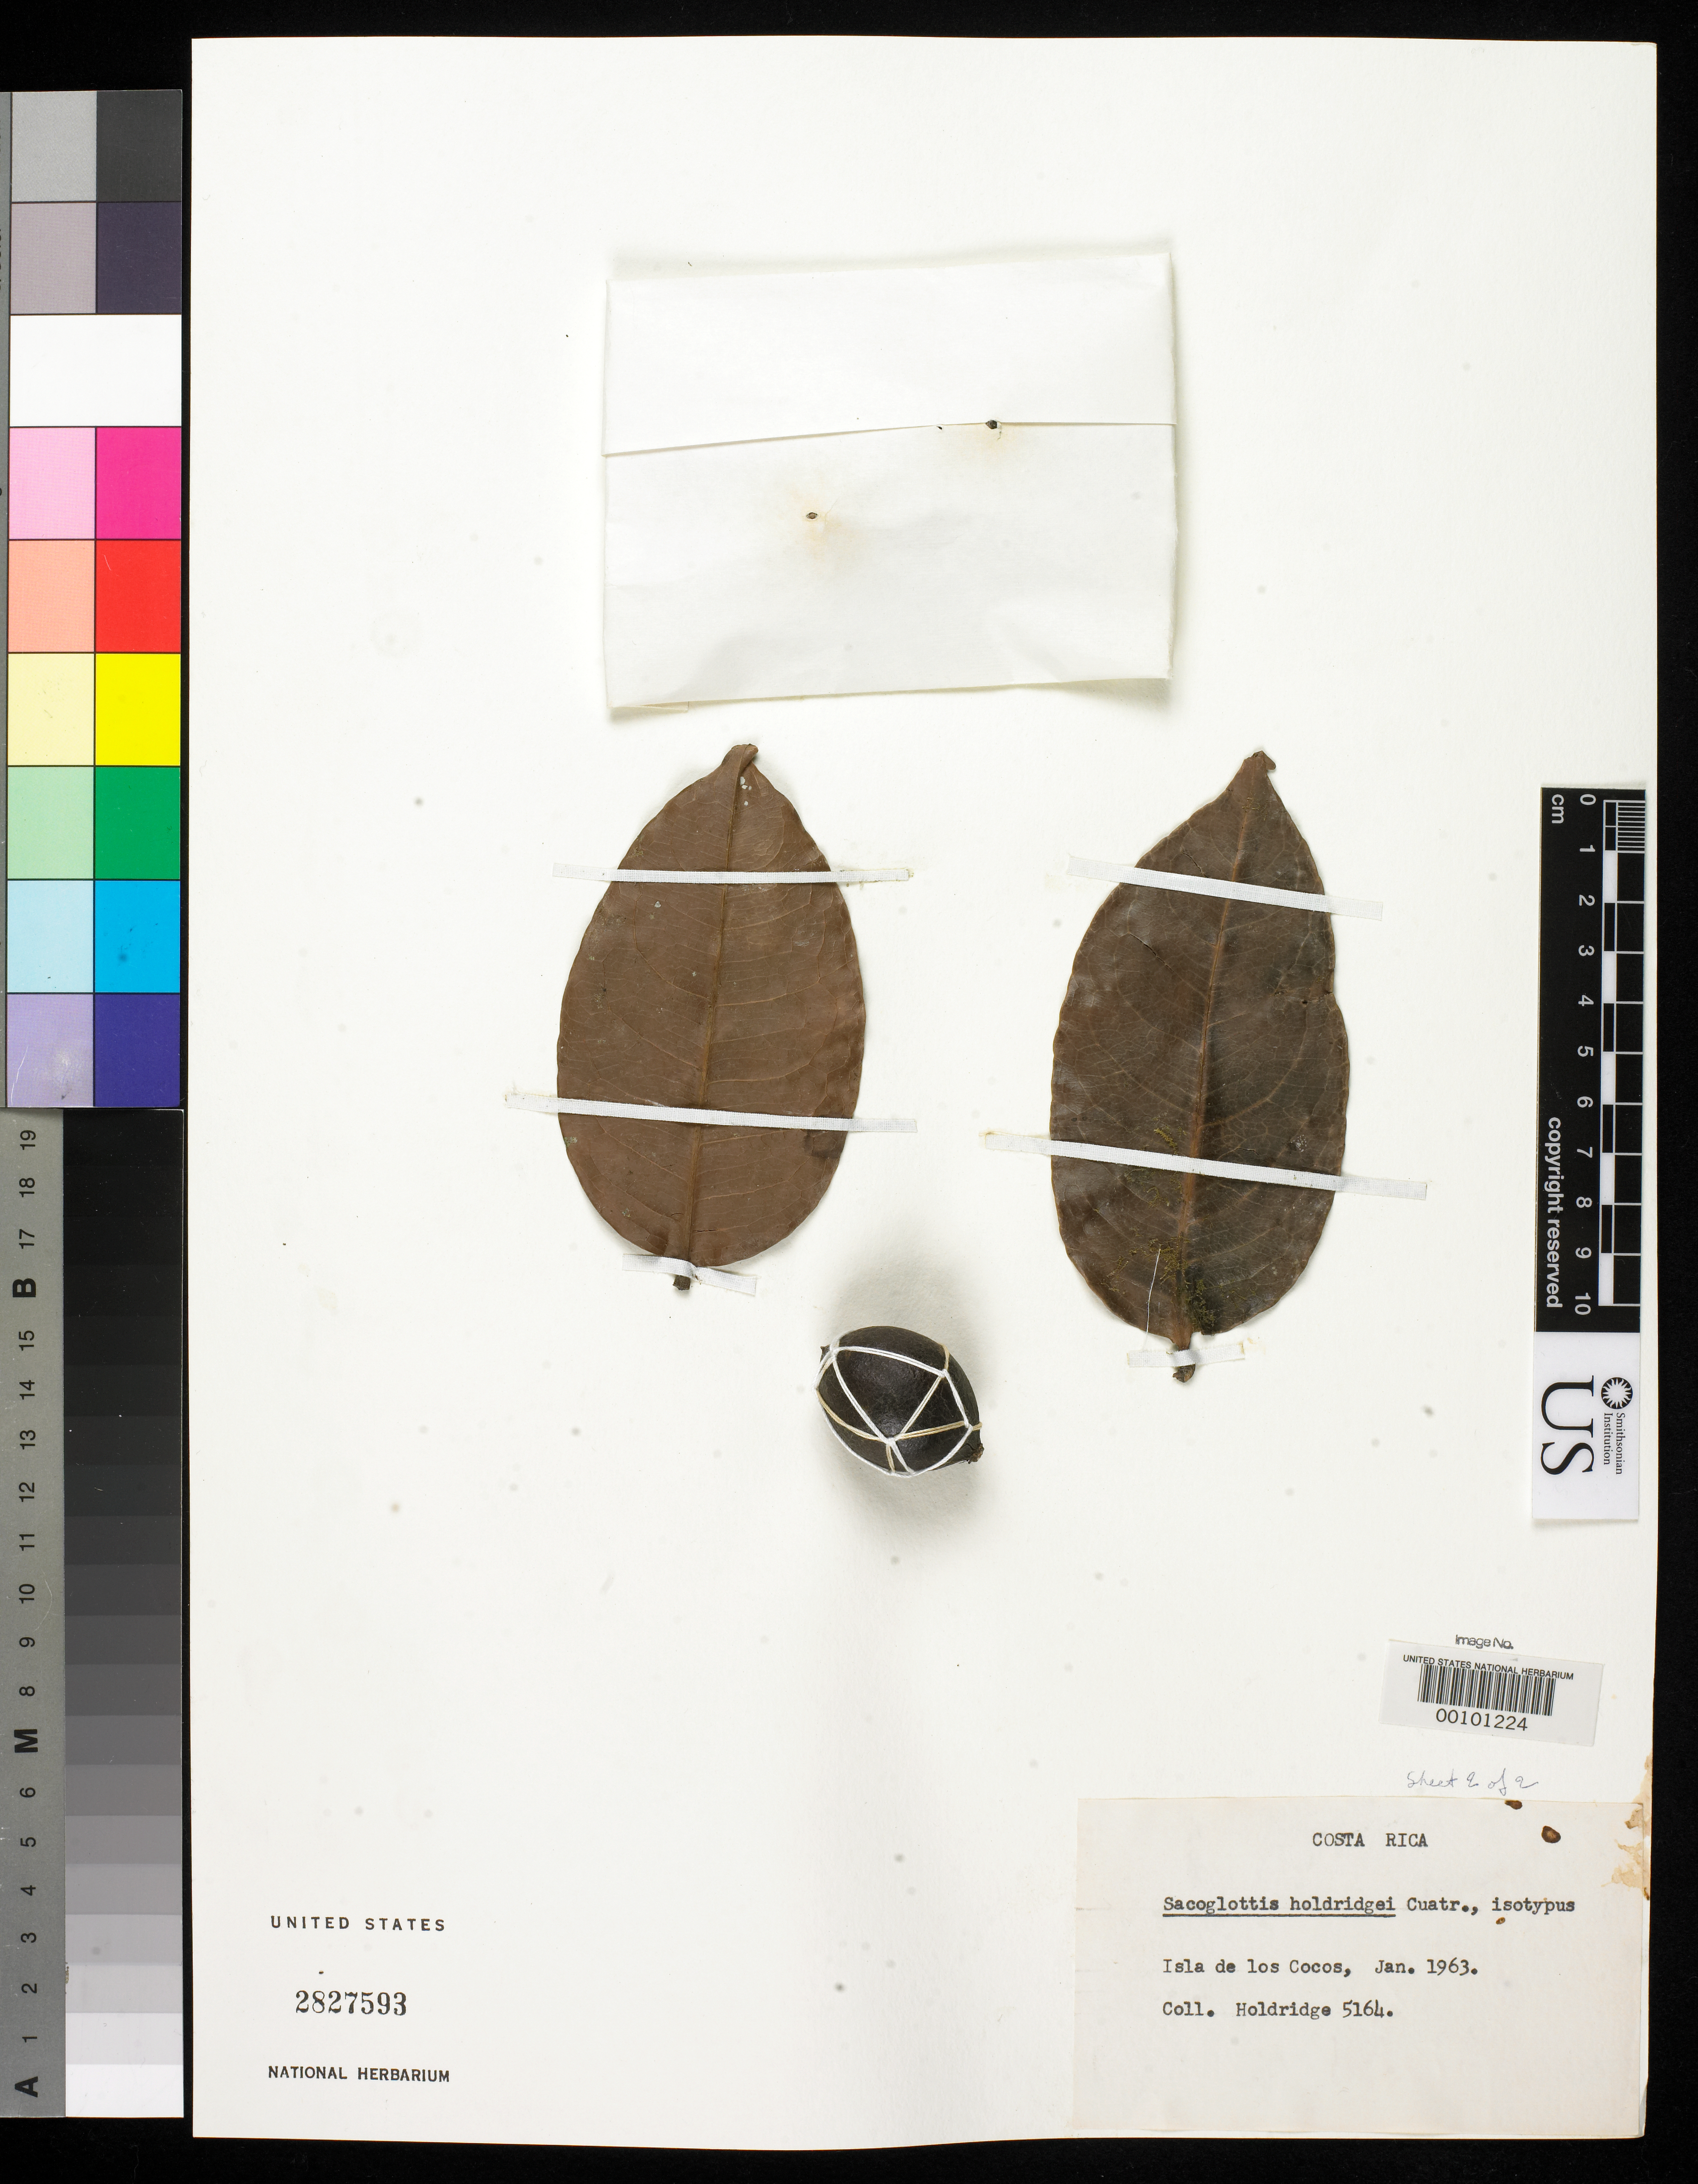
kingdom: Plantae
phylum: Tracheophyta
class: Magnoliopsida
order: Malpighiales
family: Humiriaceae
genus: Sacoglottis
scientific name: Sacoglottis holdridgei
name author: Cuatrec.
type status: Isotype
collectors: L. Holdridge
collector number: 5164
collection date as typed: Jan 1963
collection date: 1963-01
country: Costa Rica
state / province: Puntarenas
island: Cocos Island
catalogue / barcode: US 2827593